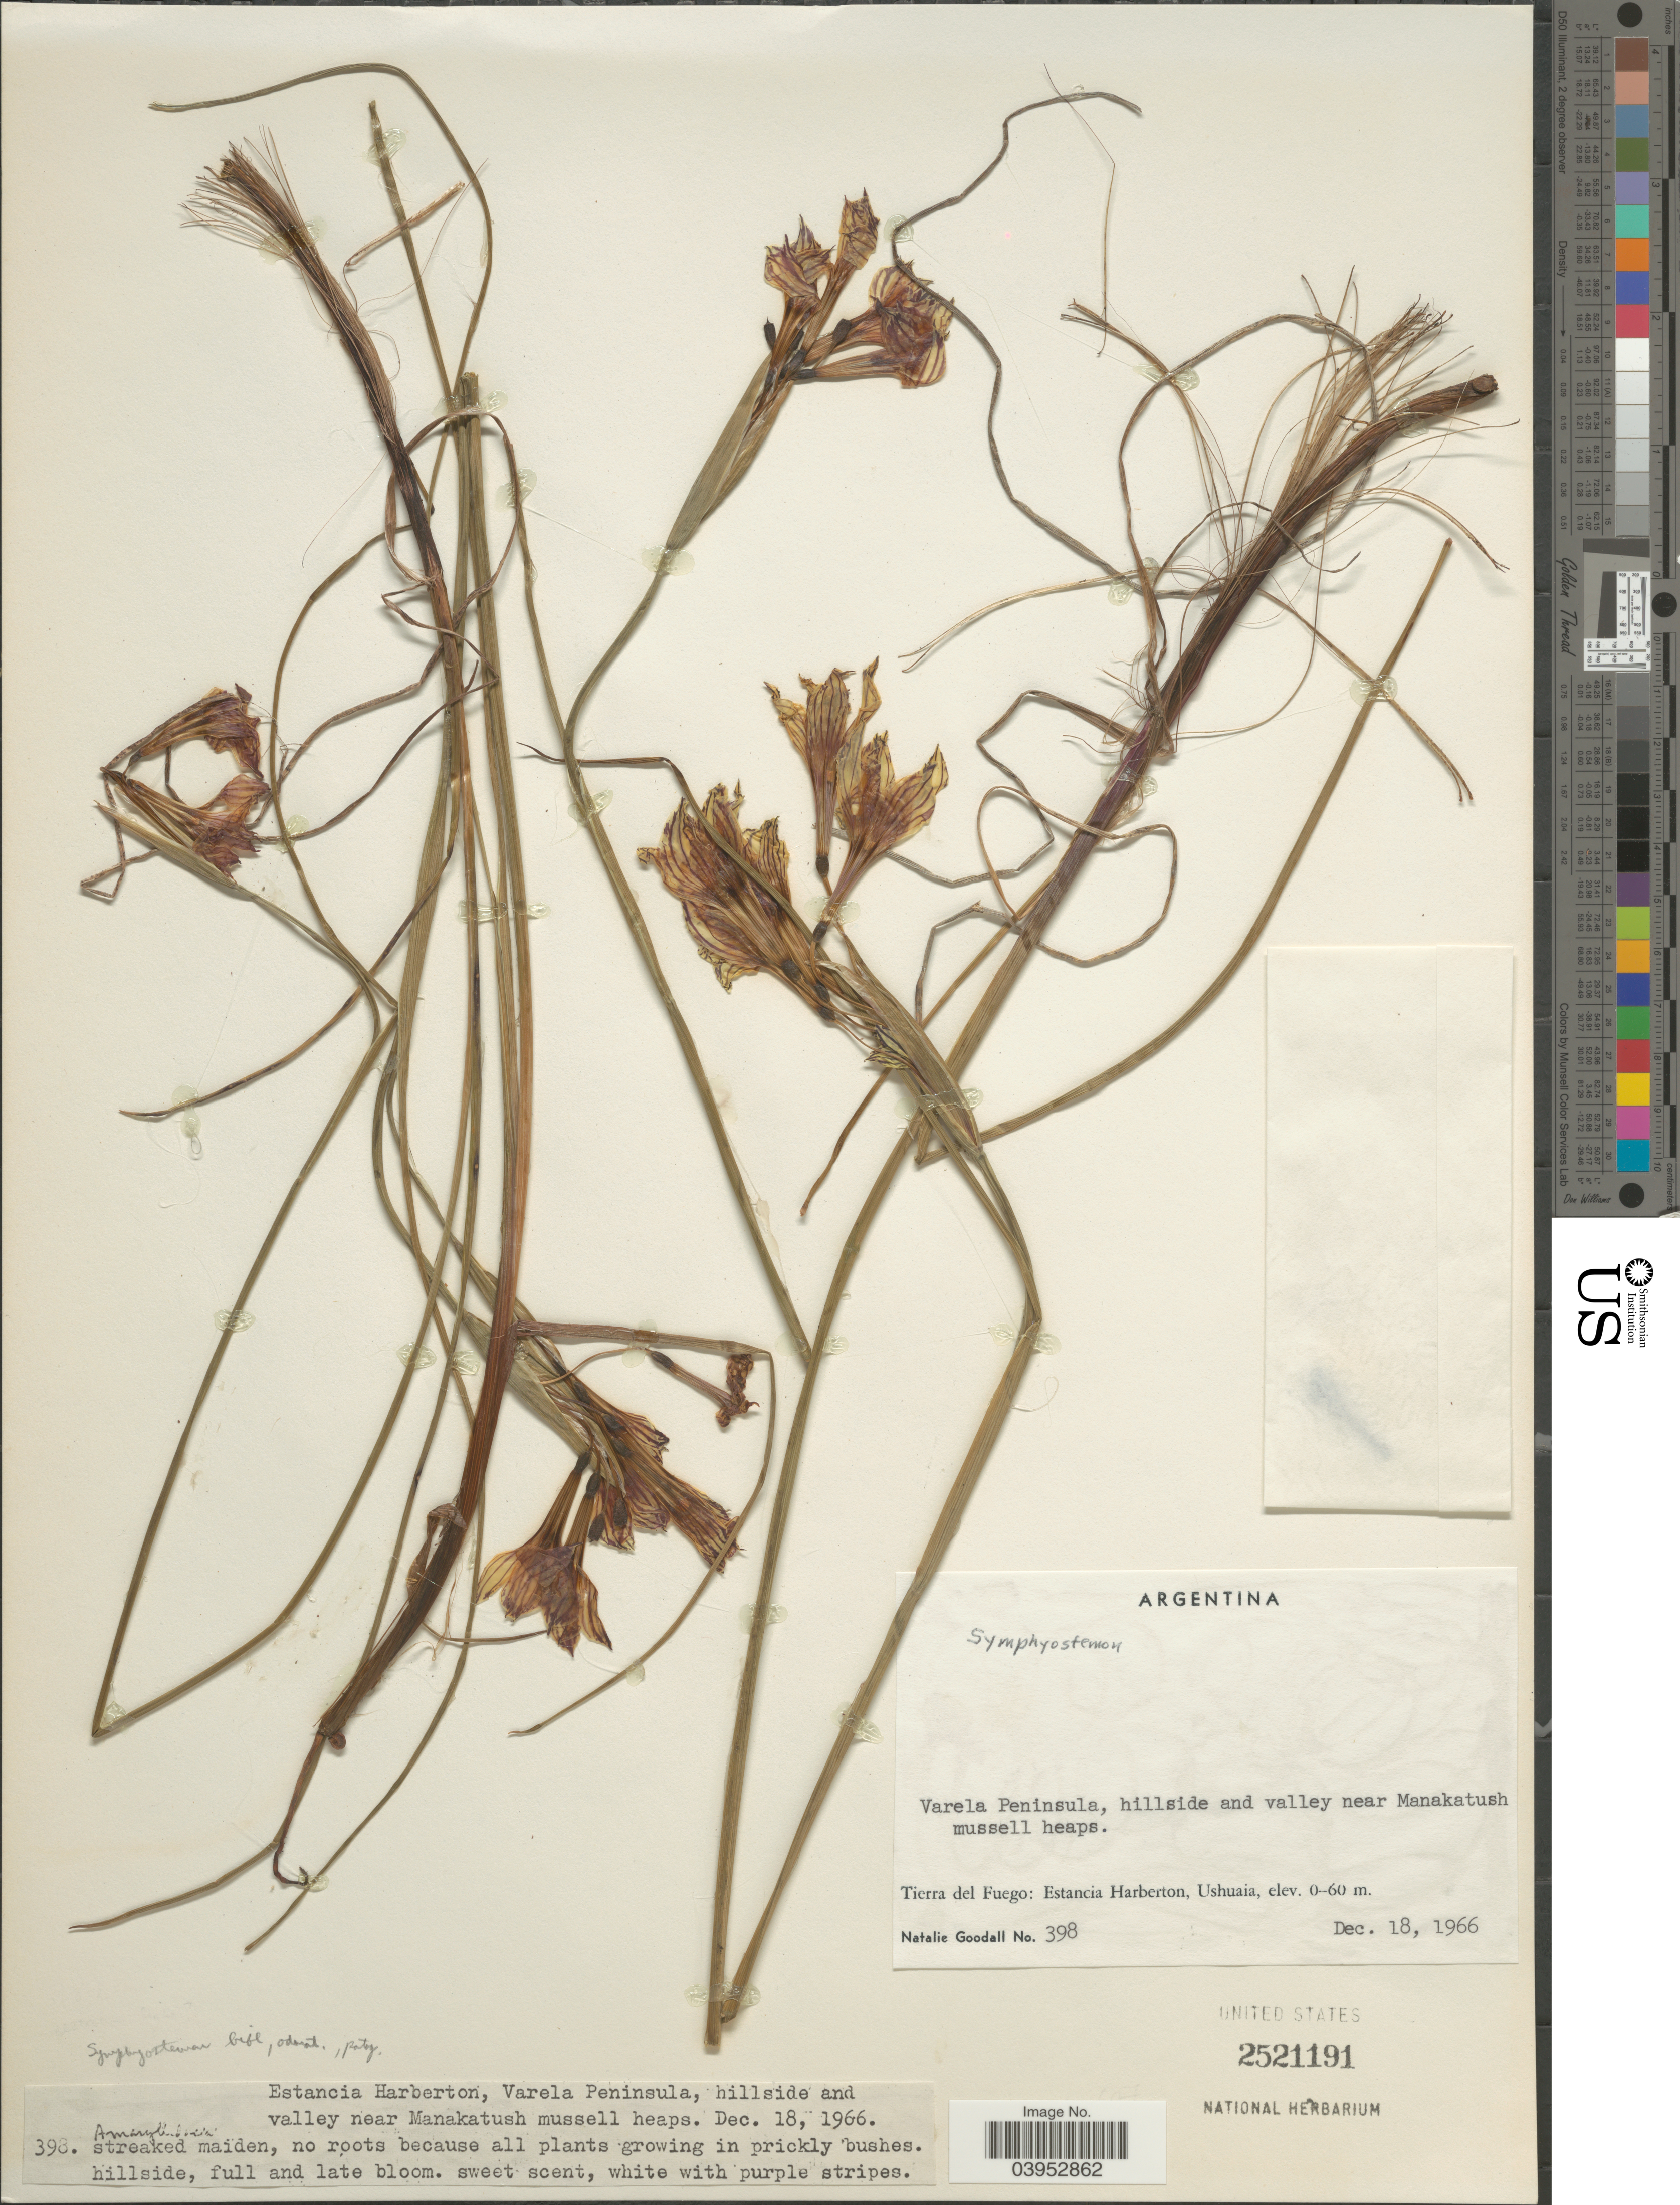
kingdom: Plantae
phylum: Tracheophyta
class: Liliopsida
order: Asparagales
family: Iridaceae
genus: Olsynium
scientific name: Olsynium biflorum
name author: (Thunb.) Goldblatt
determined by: Strong, Mark T., (BOT), Smithsonian Institution - National Museum of Natural History (UNITED STATES)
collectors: N. Goodall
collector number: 398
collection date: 1966-12-18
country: Argentina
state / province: Tierra del Fuego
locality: Varela Peninsula, hillside and valley near Manakatush mussell heaps. Estancia Harberton, Ushuaia.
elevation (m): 0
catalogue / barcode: US 2521191